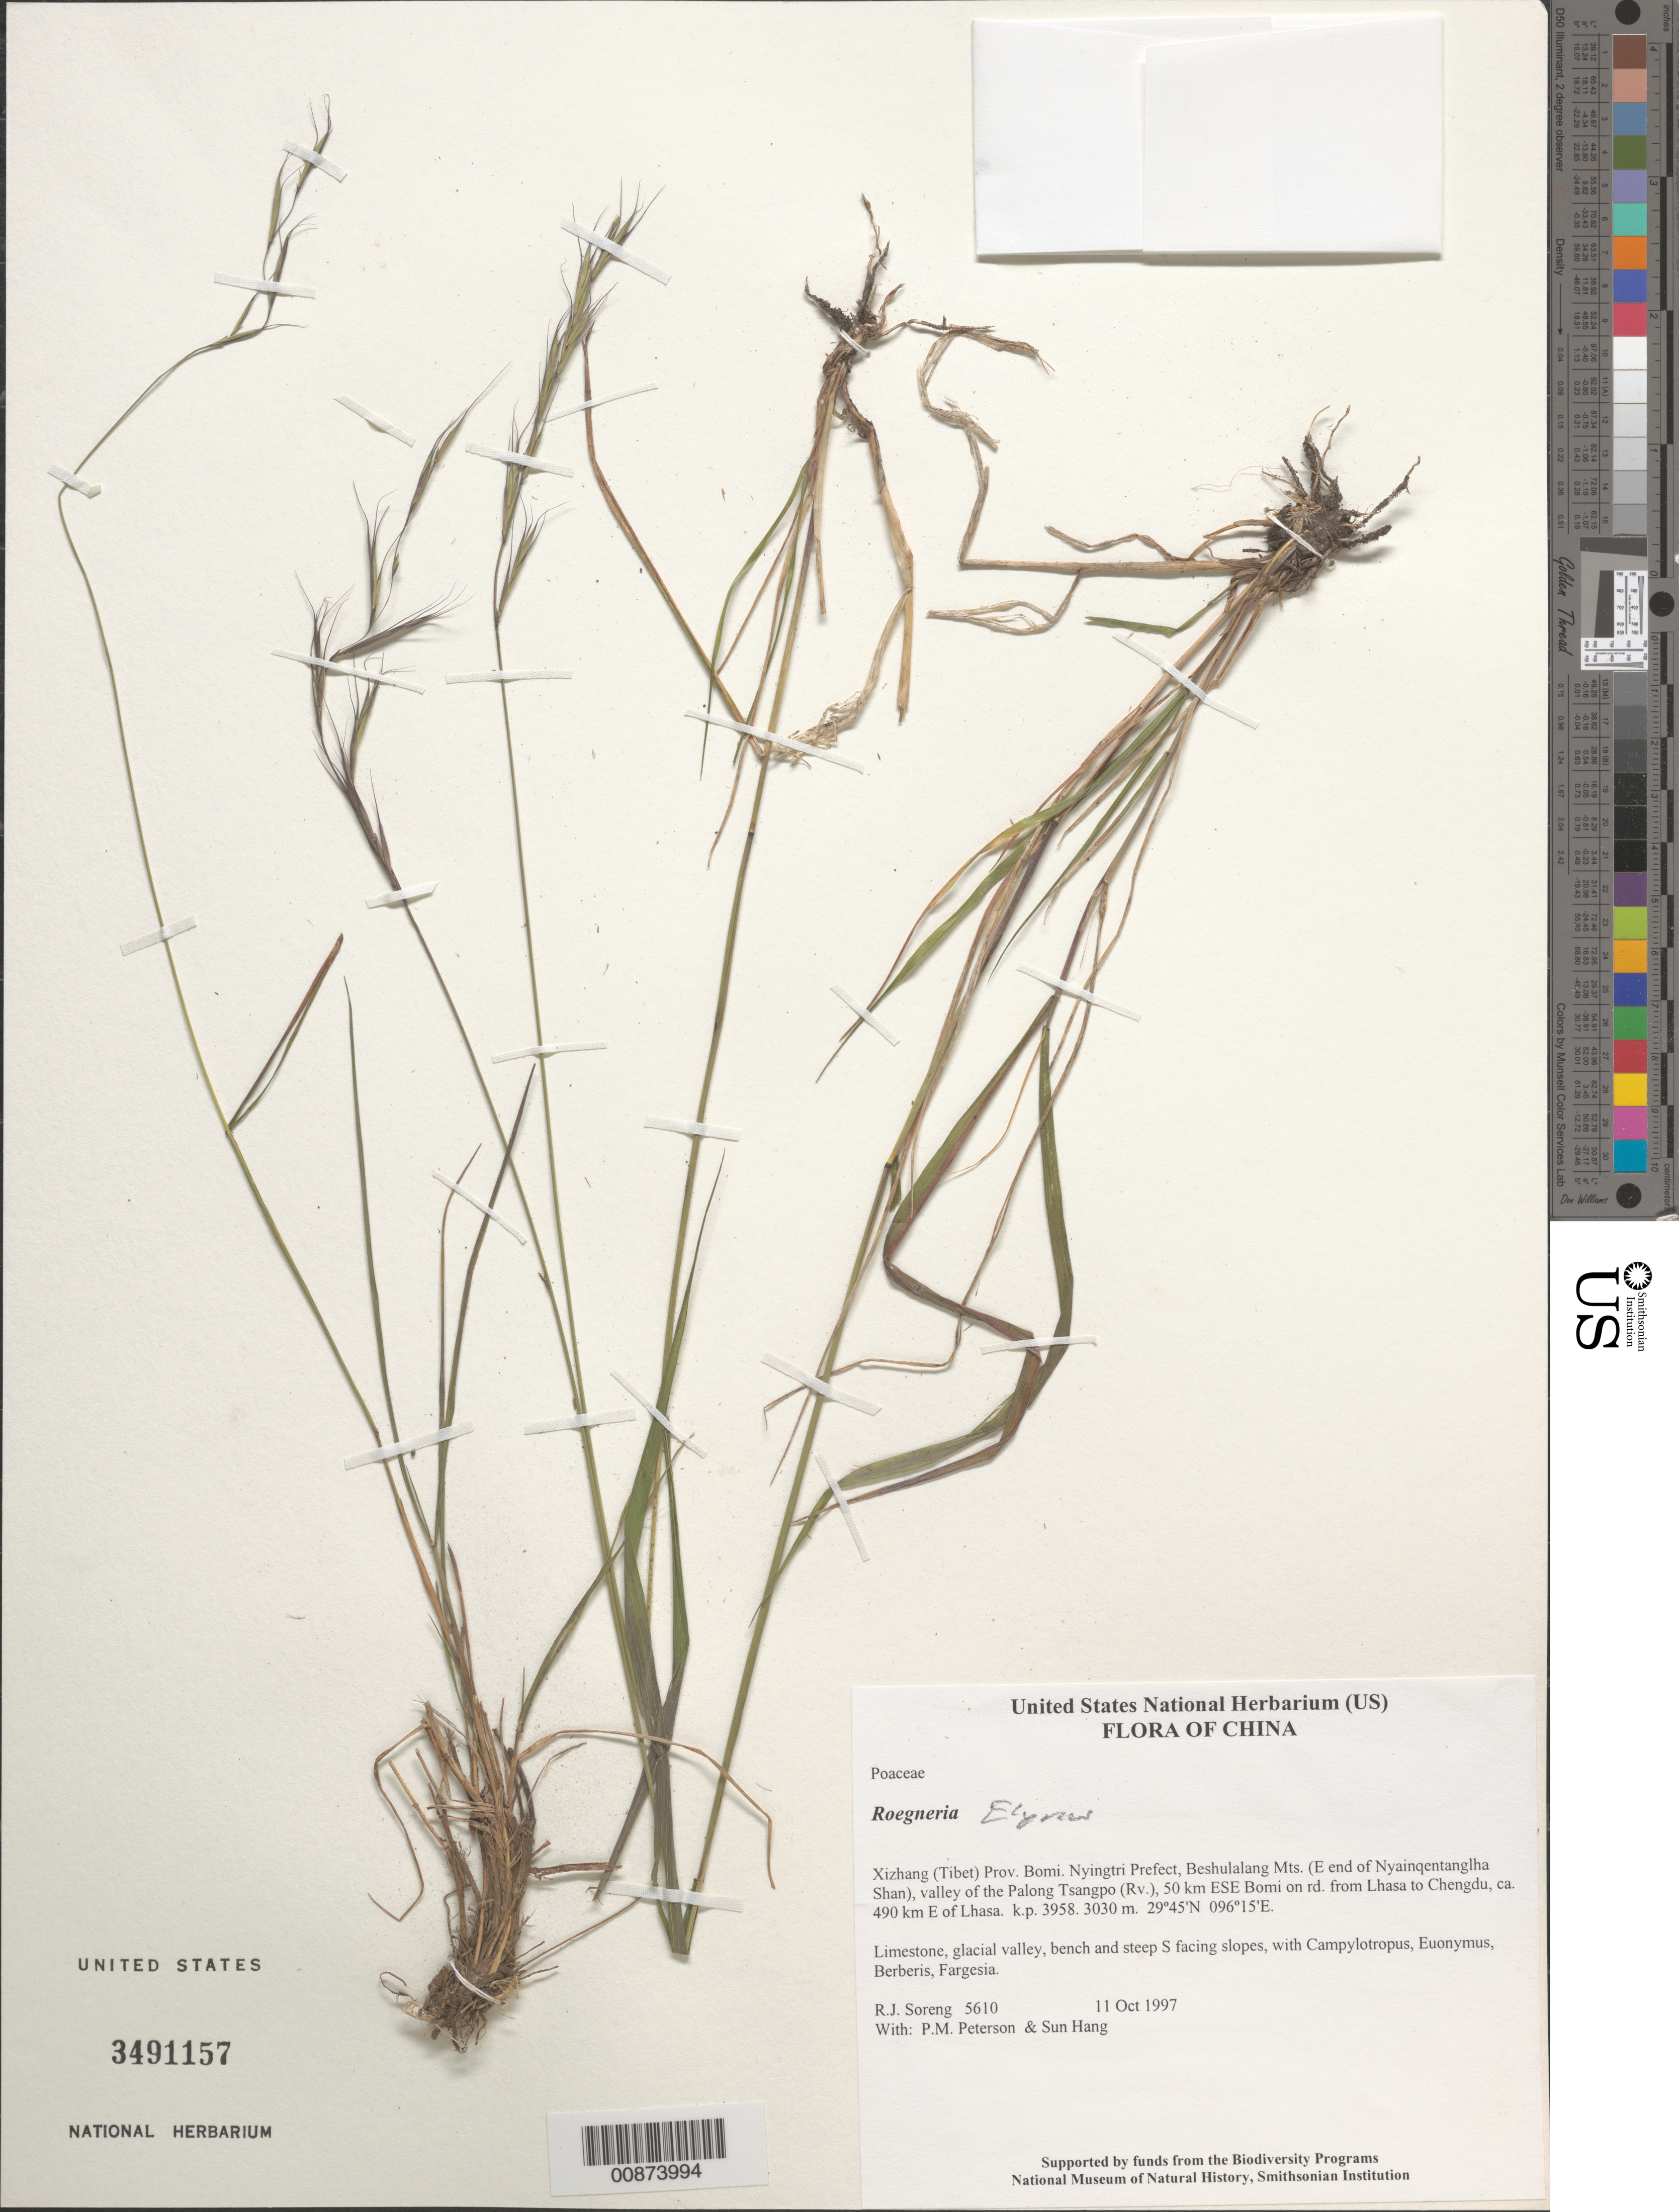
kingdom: Plantae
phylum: Tracheophyta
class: Liliopsida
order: Poales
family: Poaceae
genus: Elymus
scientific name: Elymus sp.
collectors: R. J. Soreng, P. M. Peterson & Sun Hang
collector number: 5610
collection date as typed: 11 Oct 1997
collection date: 1997-10-11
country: China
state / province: Xizang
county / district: Bomi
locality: Nyingtri Prefect, Beshulalang Mts. (E end of Nyainqentanglha Shan), valley of the Palong Tsangpo (Rv.), 50 km ESE Bomi on rd. from Lhasa to Chengdu, ca. 490 km E of Lhasa. k.p. 3958.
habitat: Limestone, glacial valley, bench and steep S facing slopes, with Campylotropus, Euonymus, Berberis, Fargesia.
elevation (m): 3030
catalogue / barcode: US 3491157